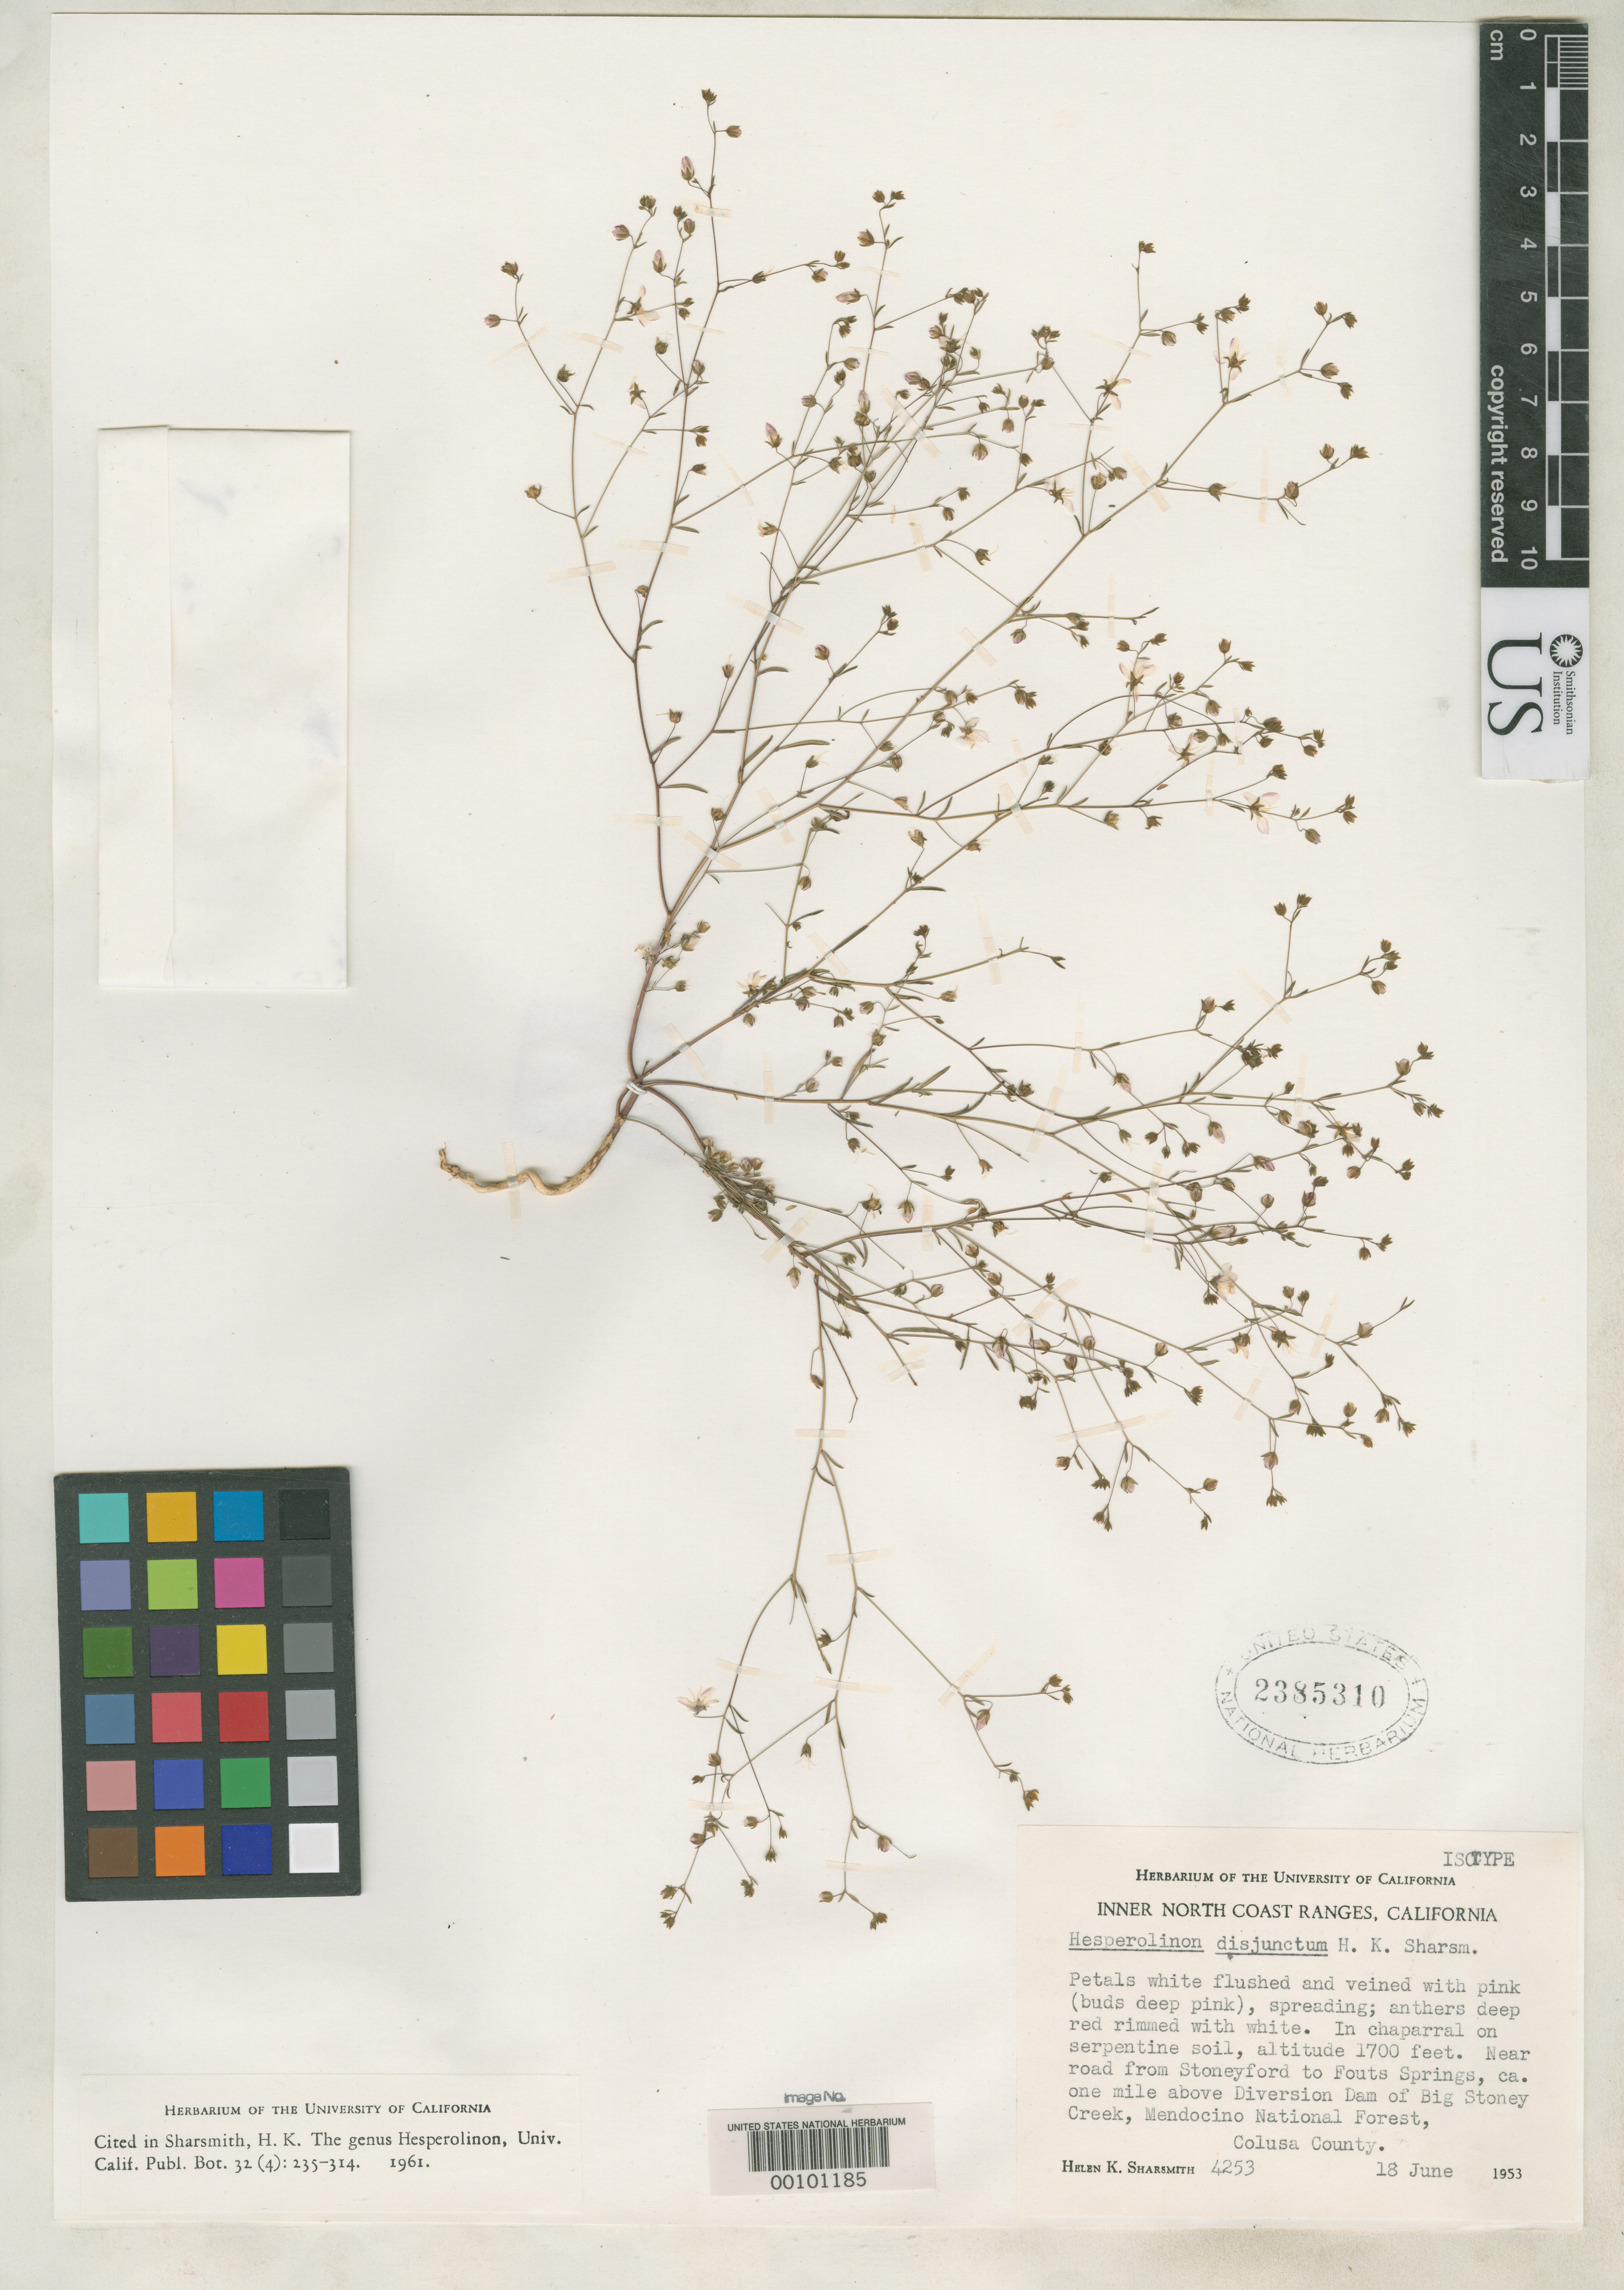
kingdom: Plantae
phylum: Tracheophyta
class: Magnoliopsida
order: Malpighiales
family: Linaceae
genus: Hesperolinon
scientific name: Hesperolinon disjunctum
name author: H. Sharsm.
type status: Isotype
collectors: H. Sharsmith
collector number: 4253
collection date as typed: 18 Jun 1953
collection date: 1953-06-18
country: United States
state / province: California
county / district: Colusa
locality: Near road from Stoneyford to Fouts Springs, ca. 1 mi above Diversion Dam of Big Stoney Creek, Mendocino National Forest.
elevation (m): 518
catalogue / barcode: US 2385310